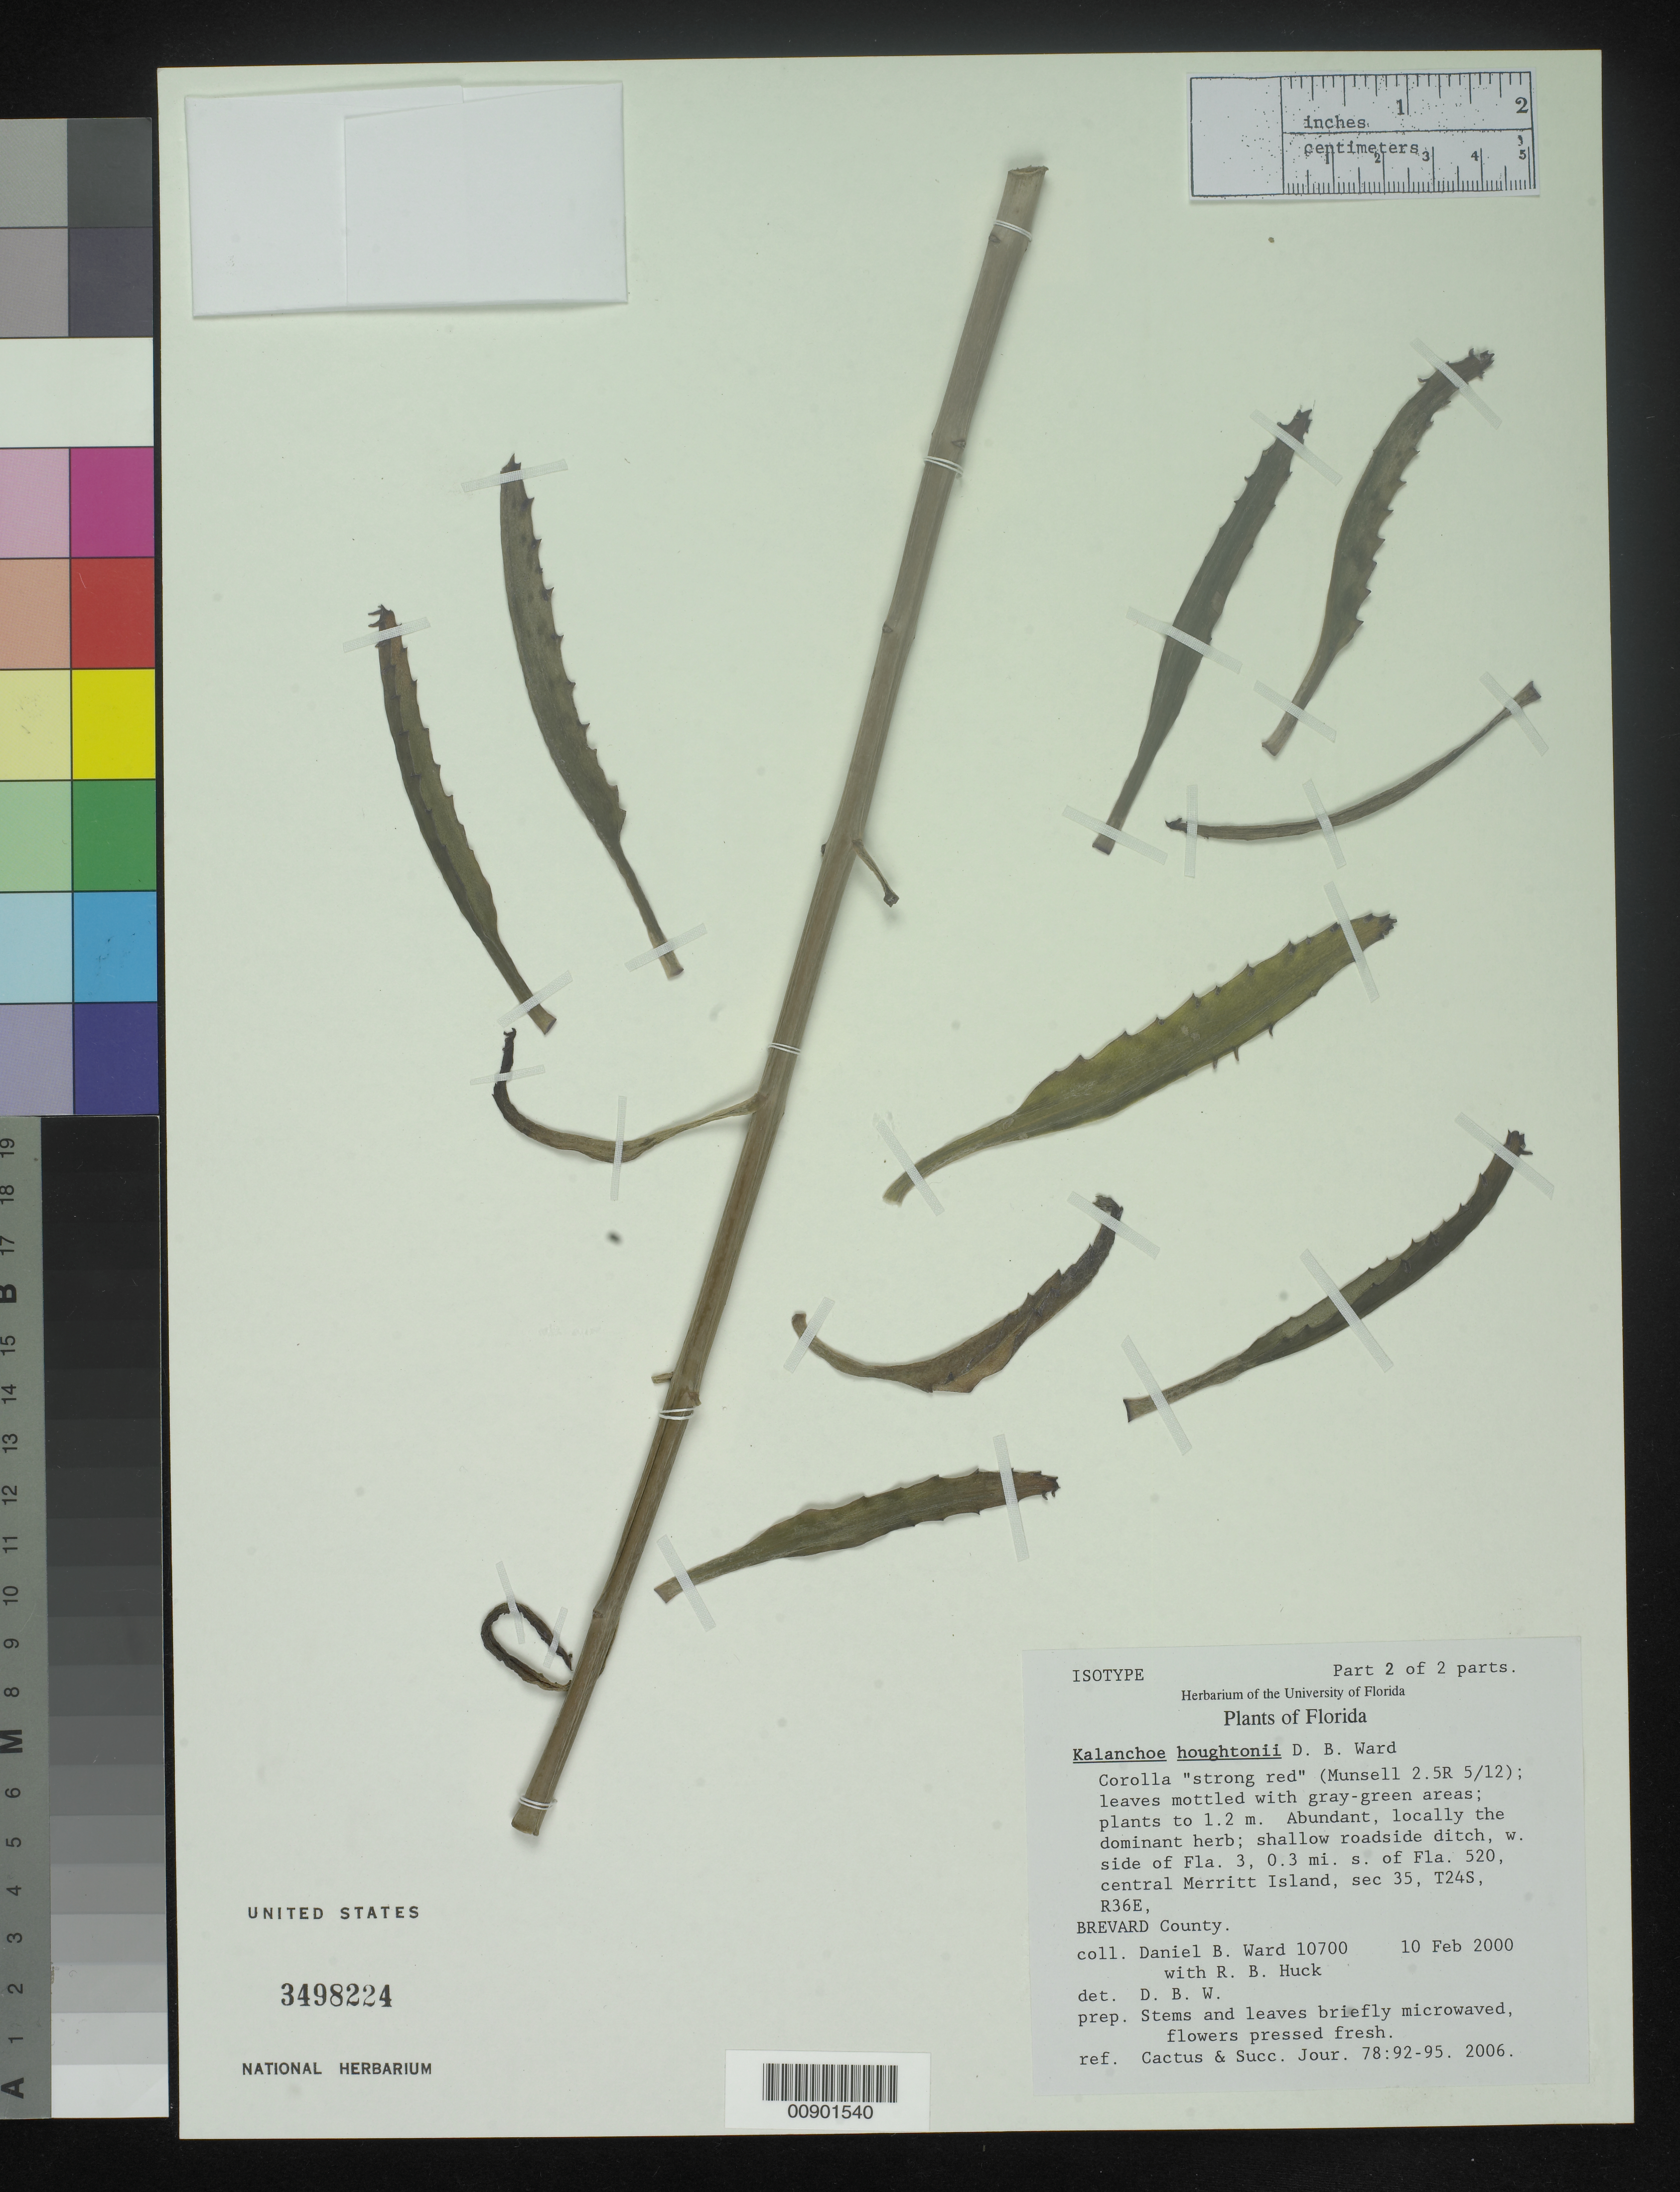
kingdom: Plantae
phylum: Tracheophyta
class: Magnoliopsida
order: Saxifragales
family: Crassulaceae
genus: Kalanchoe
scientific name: Kalanchoe x houghtonii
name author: D.B. Ward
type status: Isotype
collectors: D. B. Ward & R. Huck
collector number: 10700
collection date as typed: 10 Feb 2000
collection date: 2000-02-10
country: United States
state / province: Florida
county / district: Brevard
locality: W. side of Fla. 3, 0.3 mi. S. of Fla. 520, central Merritt Island, sec. 35, T24S, R36E, Brevard County.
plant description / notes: Putative hybrid of K. daigremontiana x K. delagoensis. =Bryophyllum ×houghtonii (D.B. Ward) P.I. Forst. acc. to Forster (see Austrobaileya 7: 383, 2006).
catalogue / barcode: US 3498224